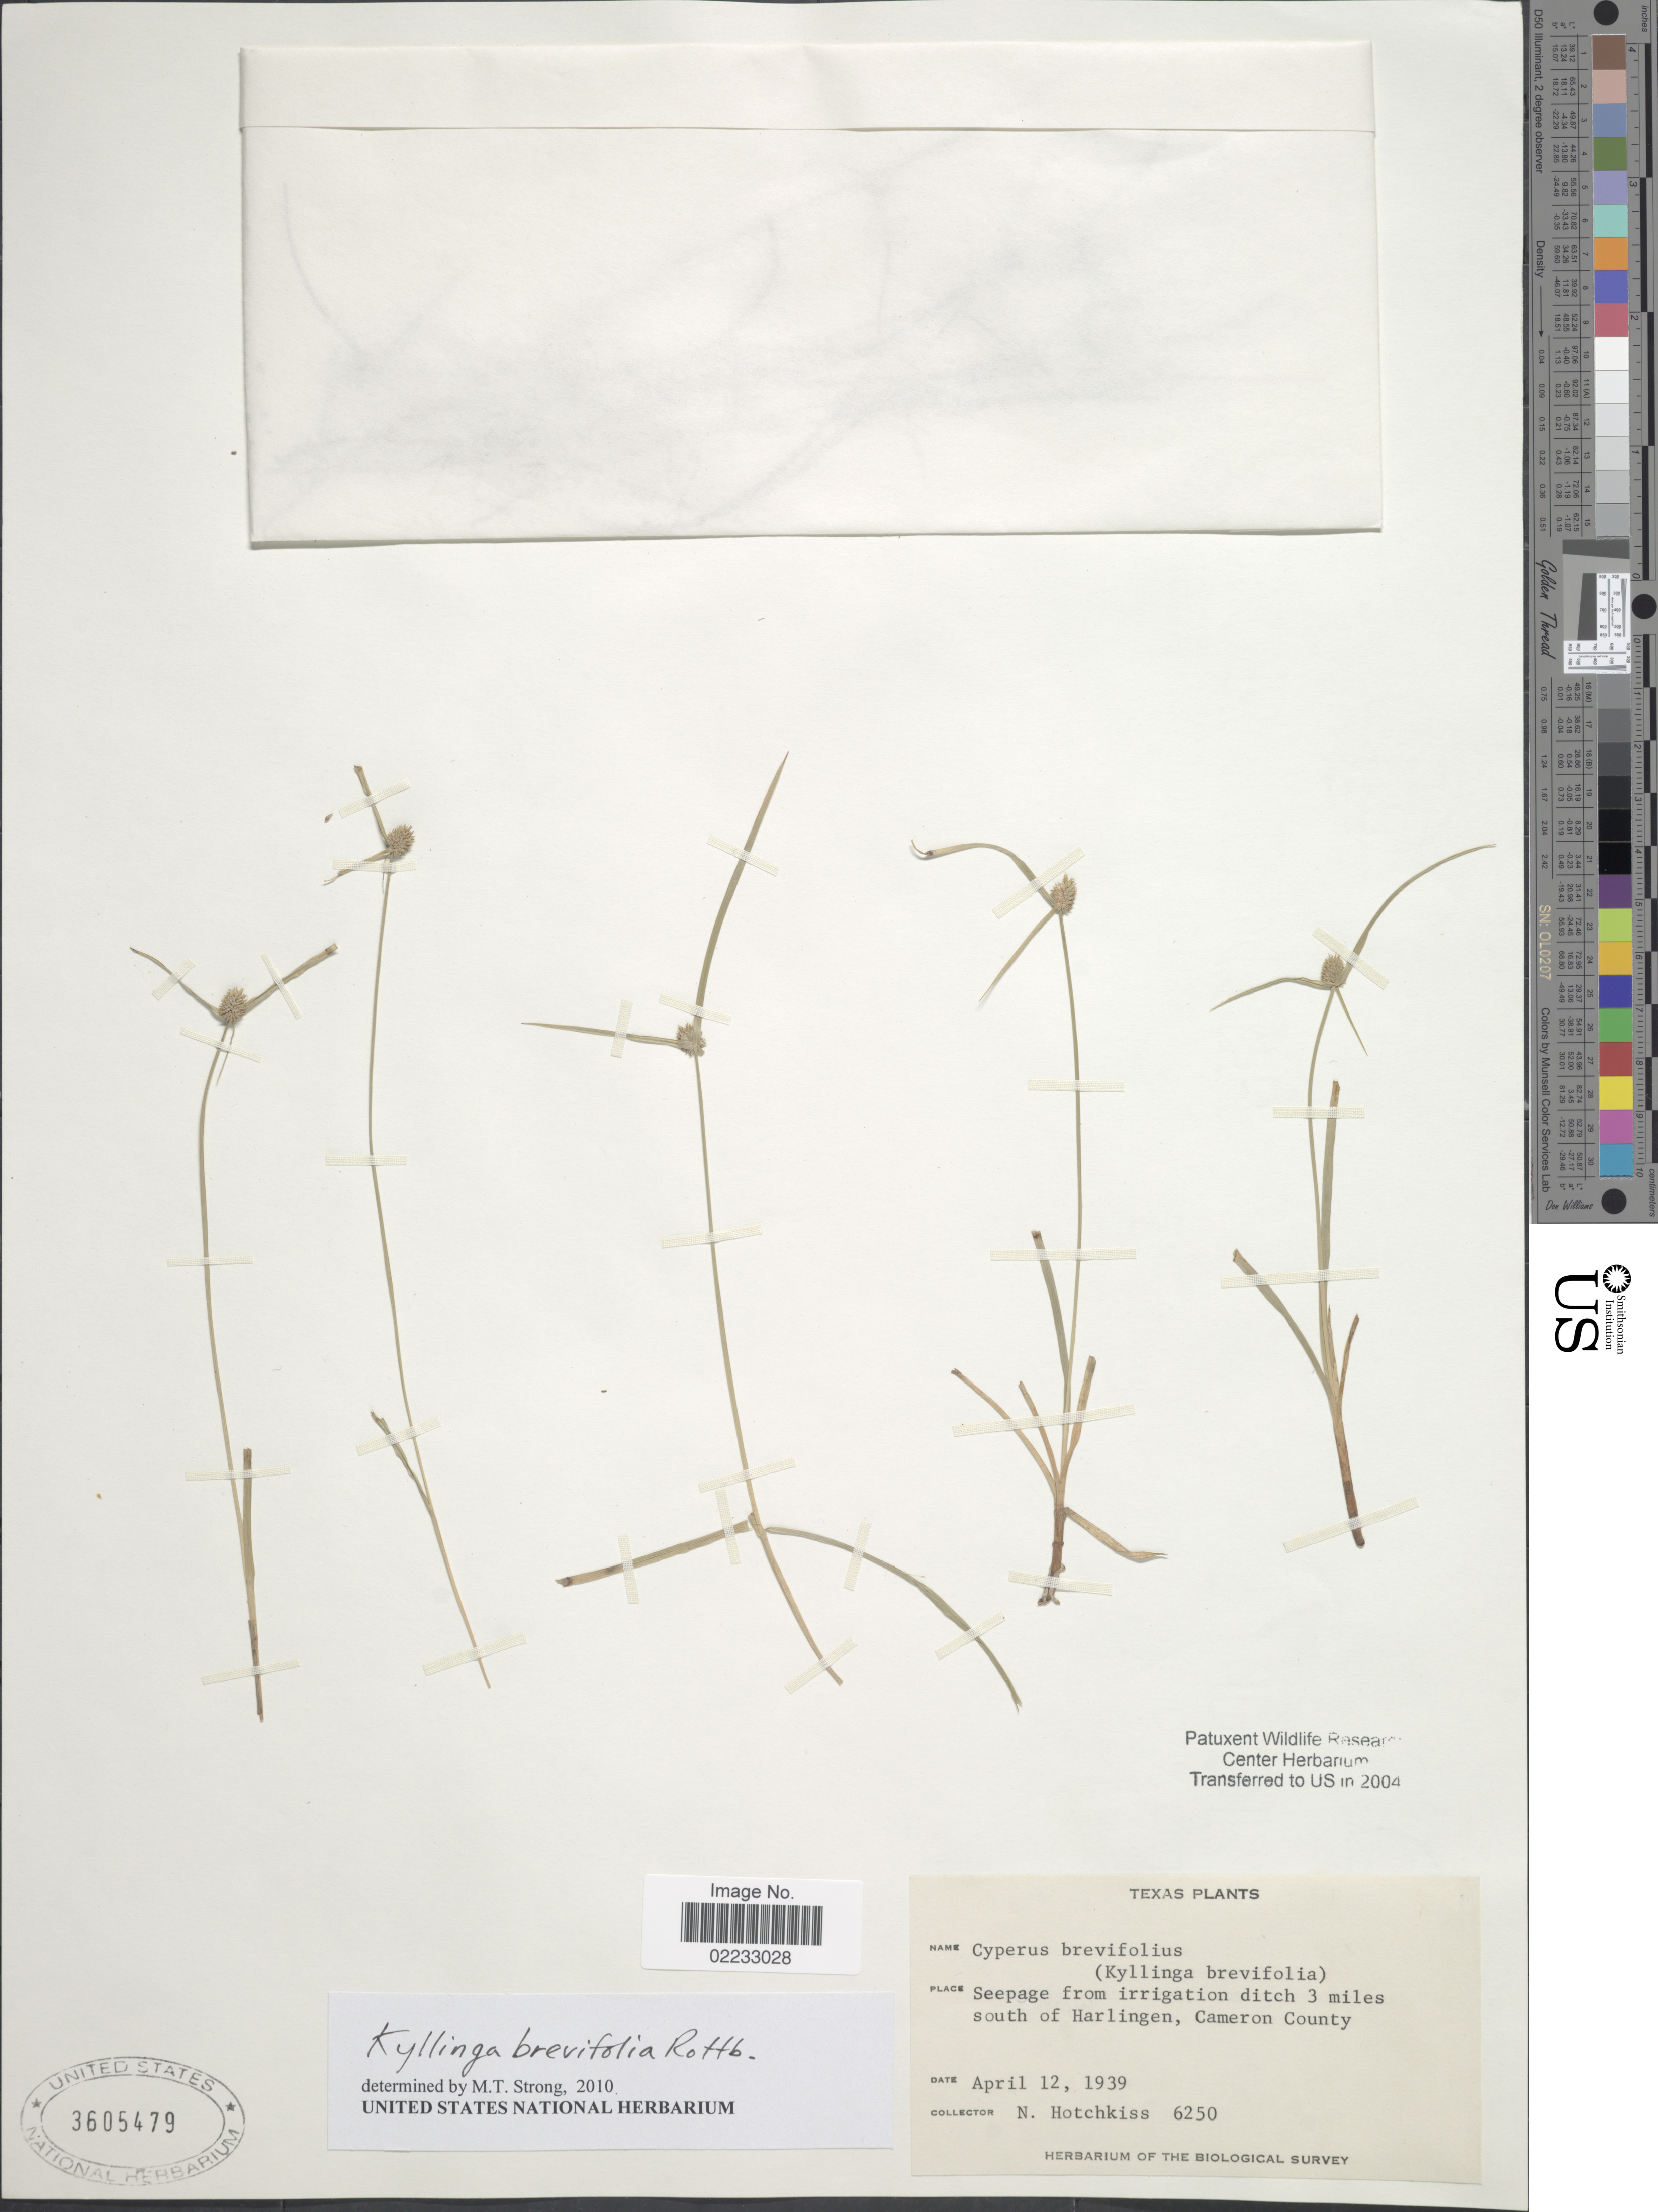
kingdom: Plantae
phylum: Tracheophyta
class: Liliopsida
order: Poales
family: Cyperaceae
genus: Cyperus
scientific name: Cyperus brevifolius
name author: (Rottb.) Hassk.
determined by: Strong, Mark T., (BOT), Smithsonian Institution - National Museum of Natural History (UNITED STATES)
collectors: N. Hotchkiss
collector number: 6250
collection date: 1939-04-12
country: United States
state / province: Texas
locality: Seepage from irrigation ditch 3 miles south of Harlington, Cameron County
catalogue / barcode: US 3605479